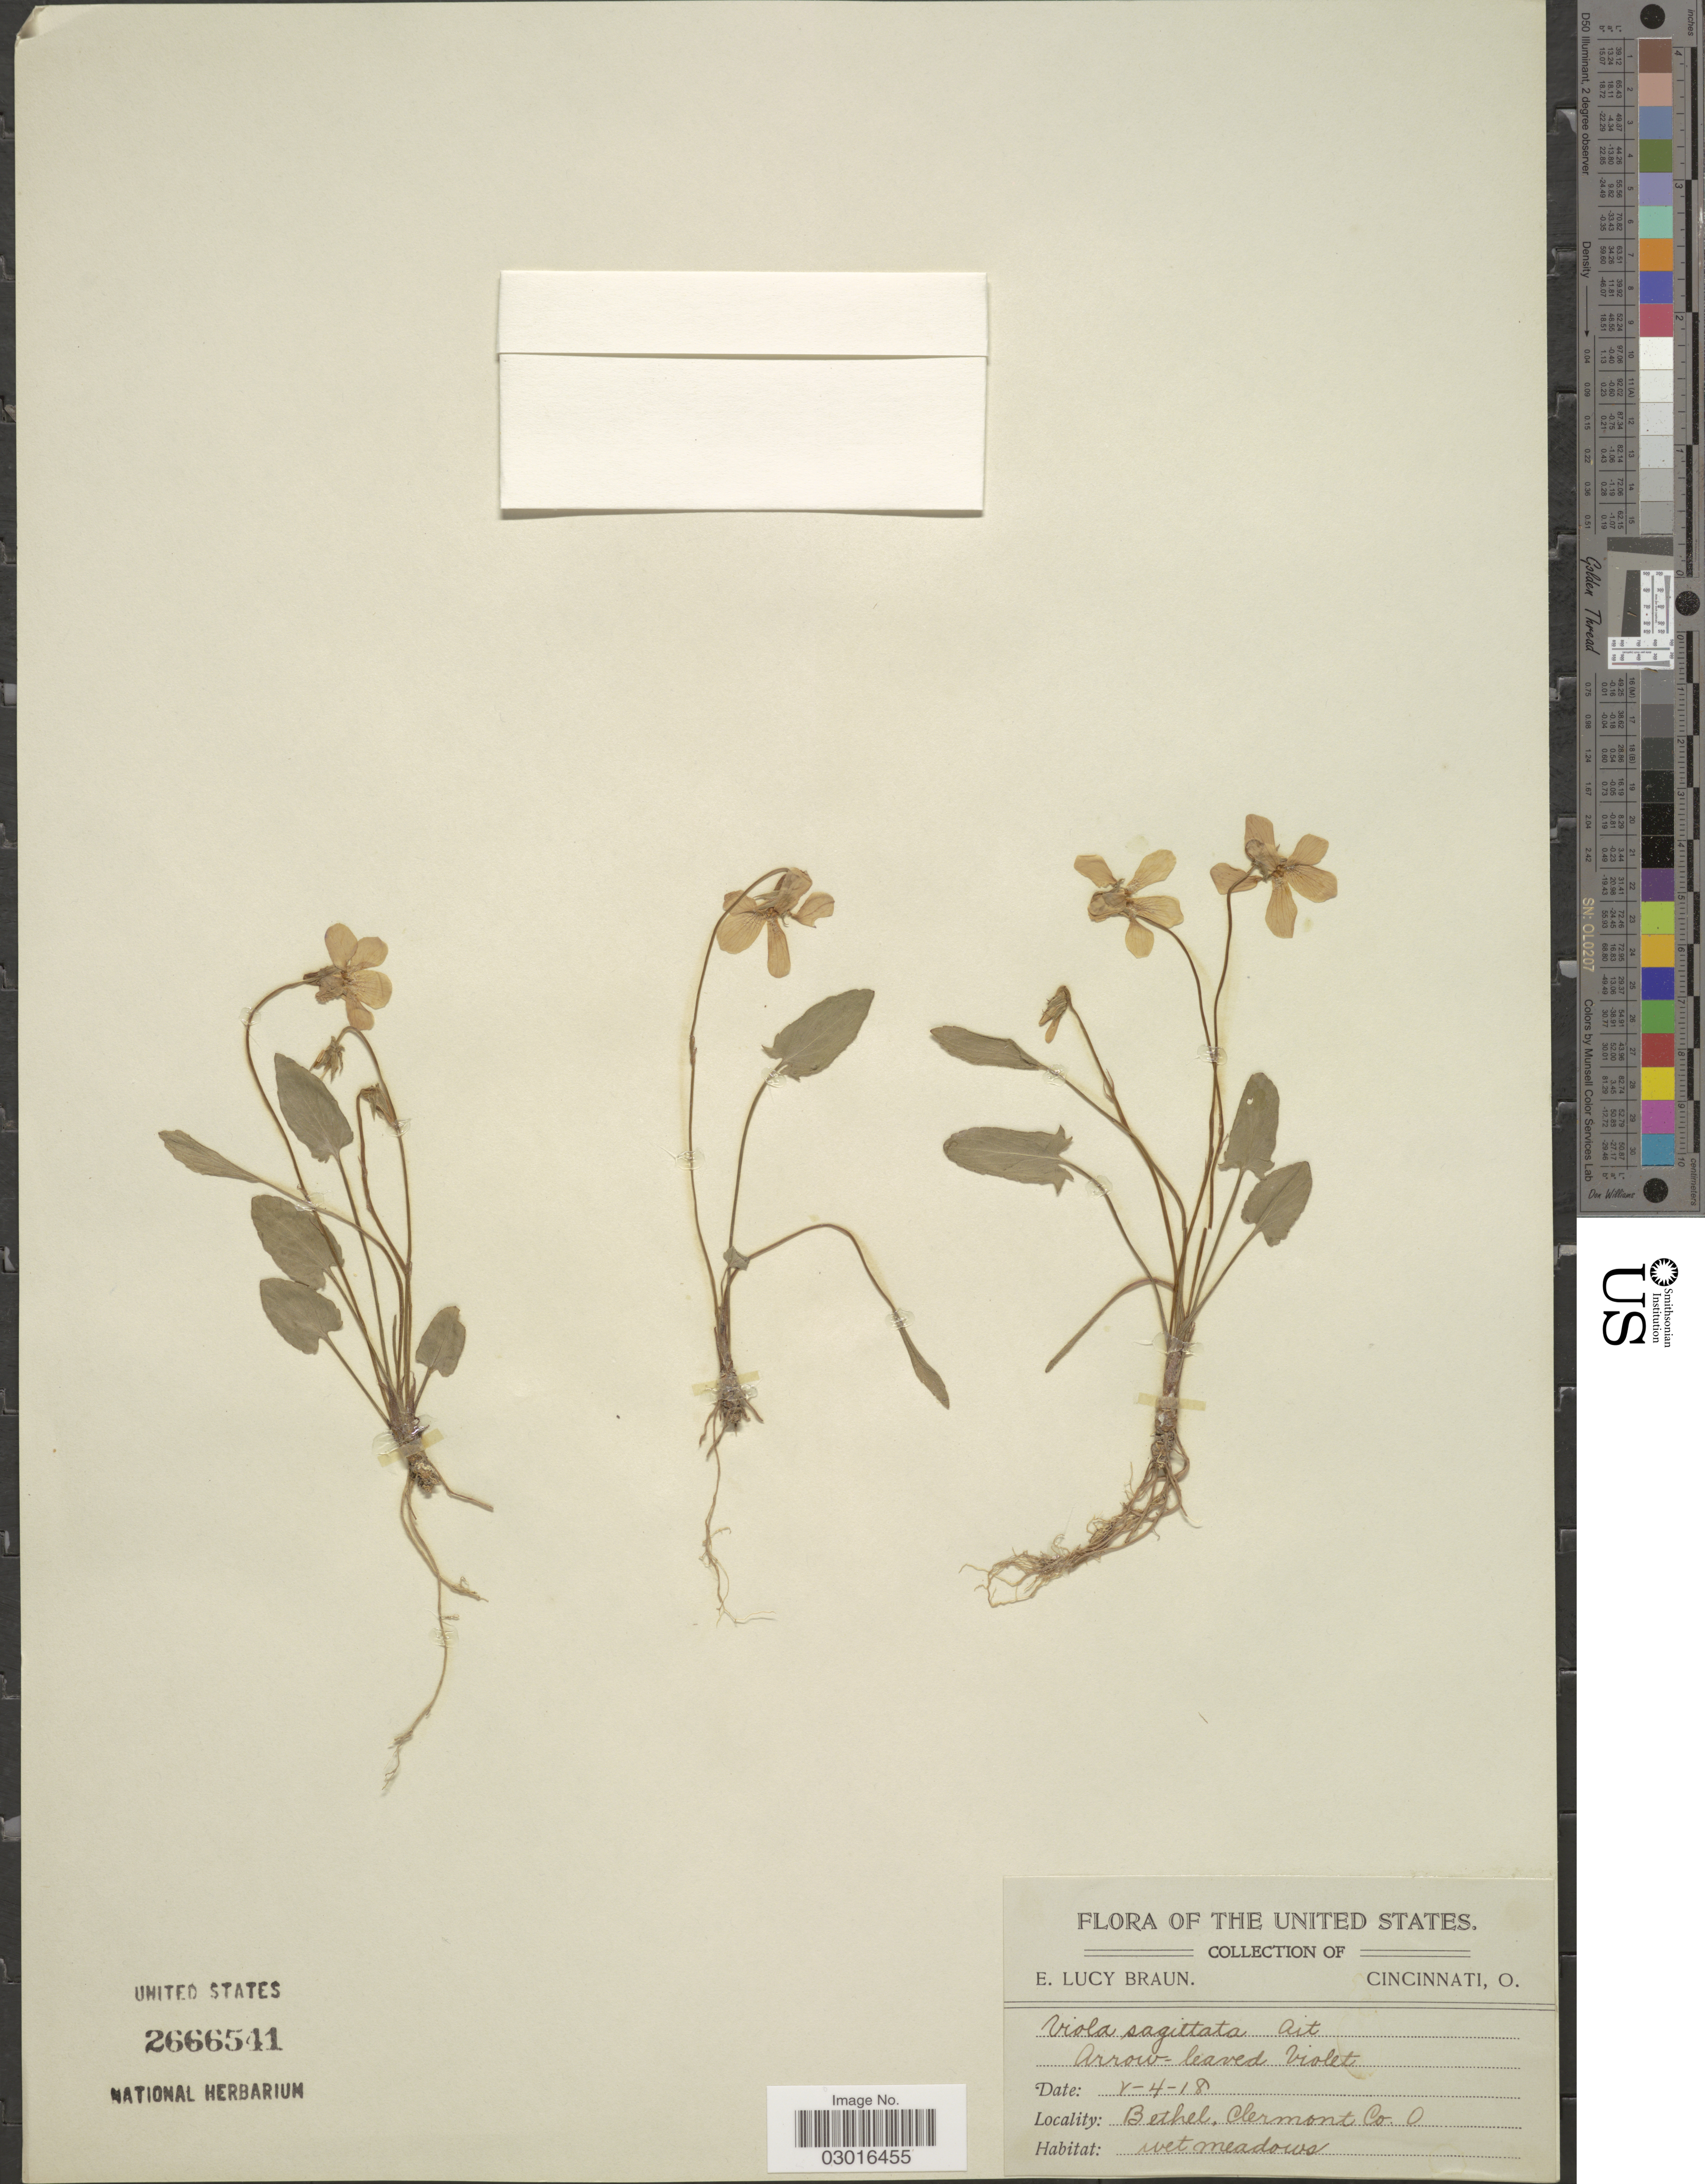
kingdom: Plantae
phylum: Tracheophyta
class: Magnoliopsida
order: Malpighiales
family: Violaceae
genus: Viola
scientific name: Viola sagittata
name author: Aiton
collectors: E. L. Braun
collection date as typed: Transcribed d/m/y: 4/5/18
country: United States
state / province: Ohio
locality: Bethel, Clermont Co., O.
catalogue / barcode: US 2666541